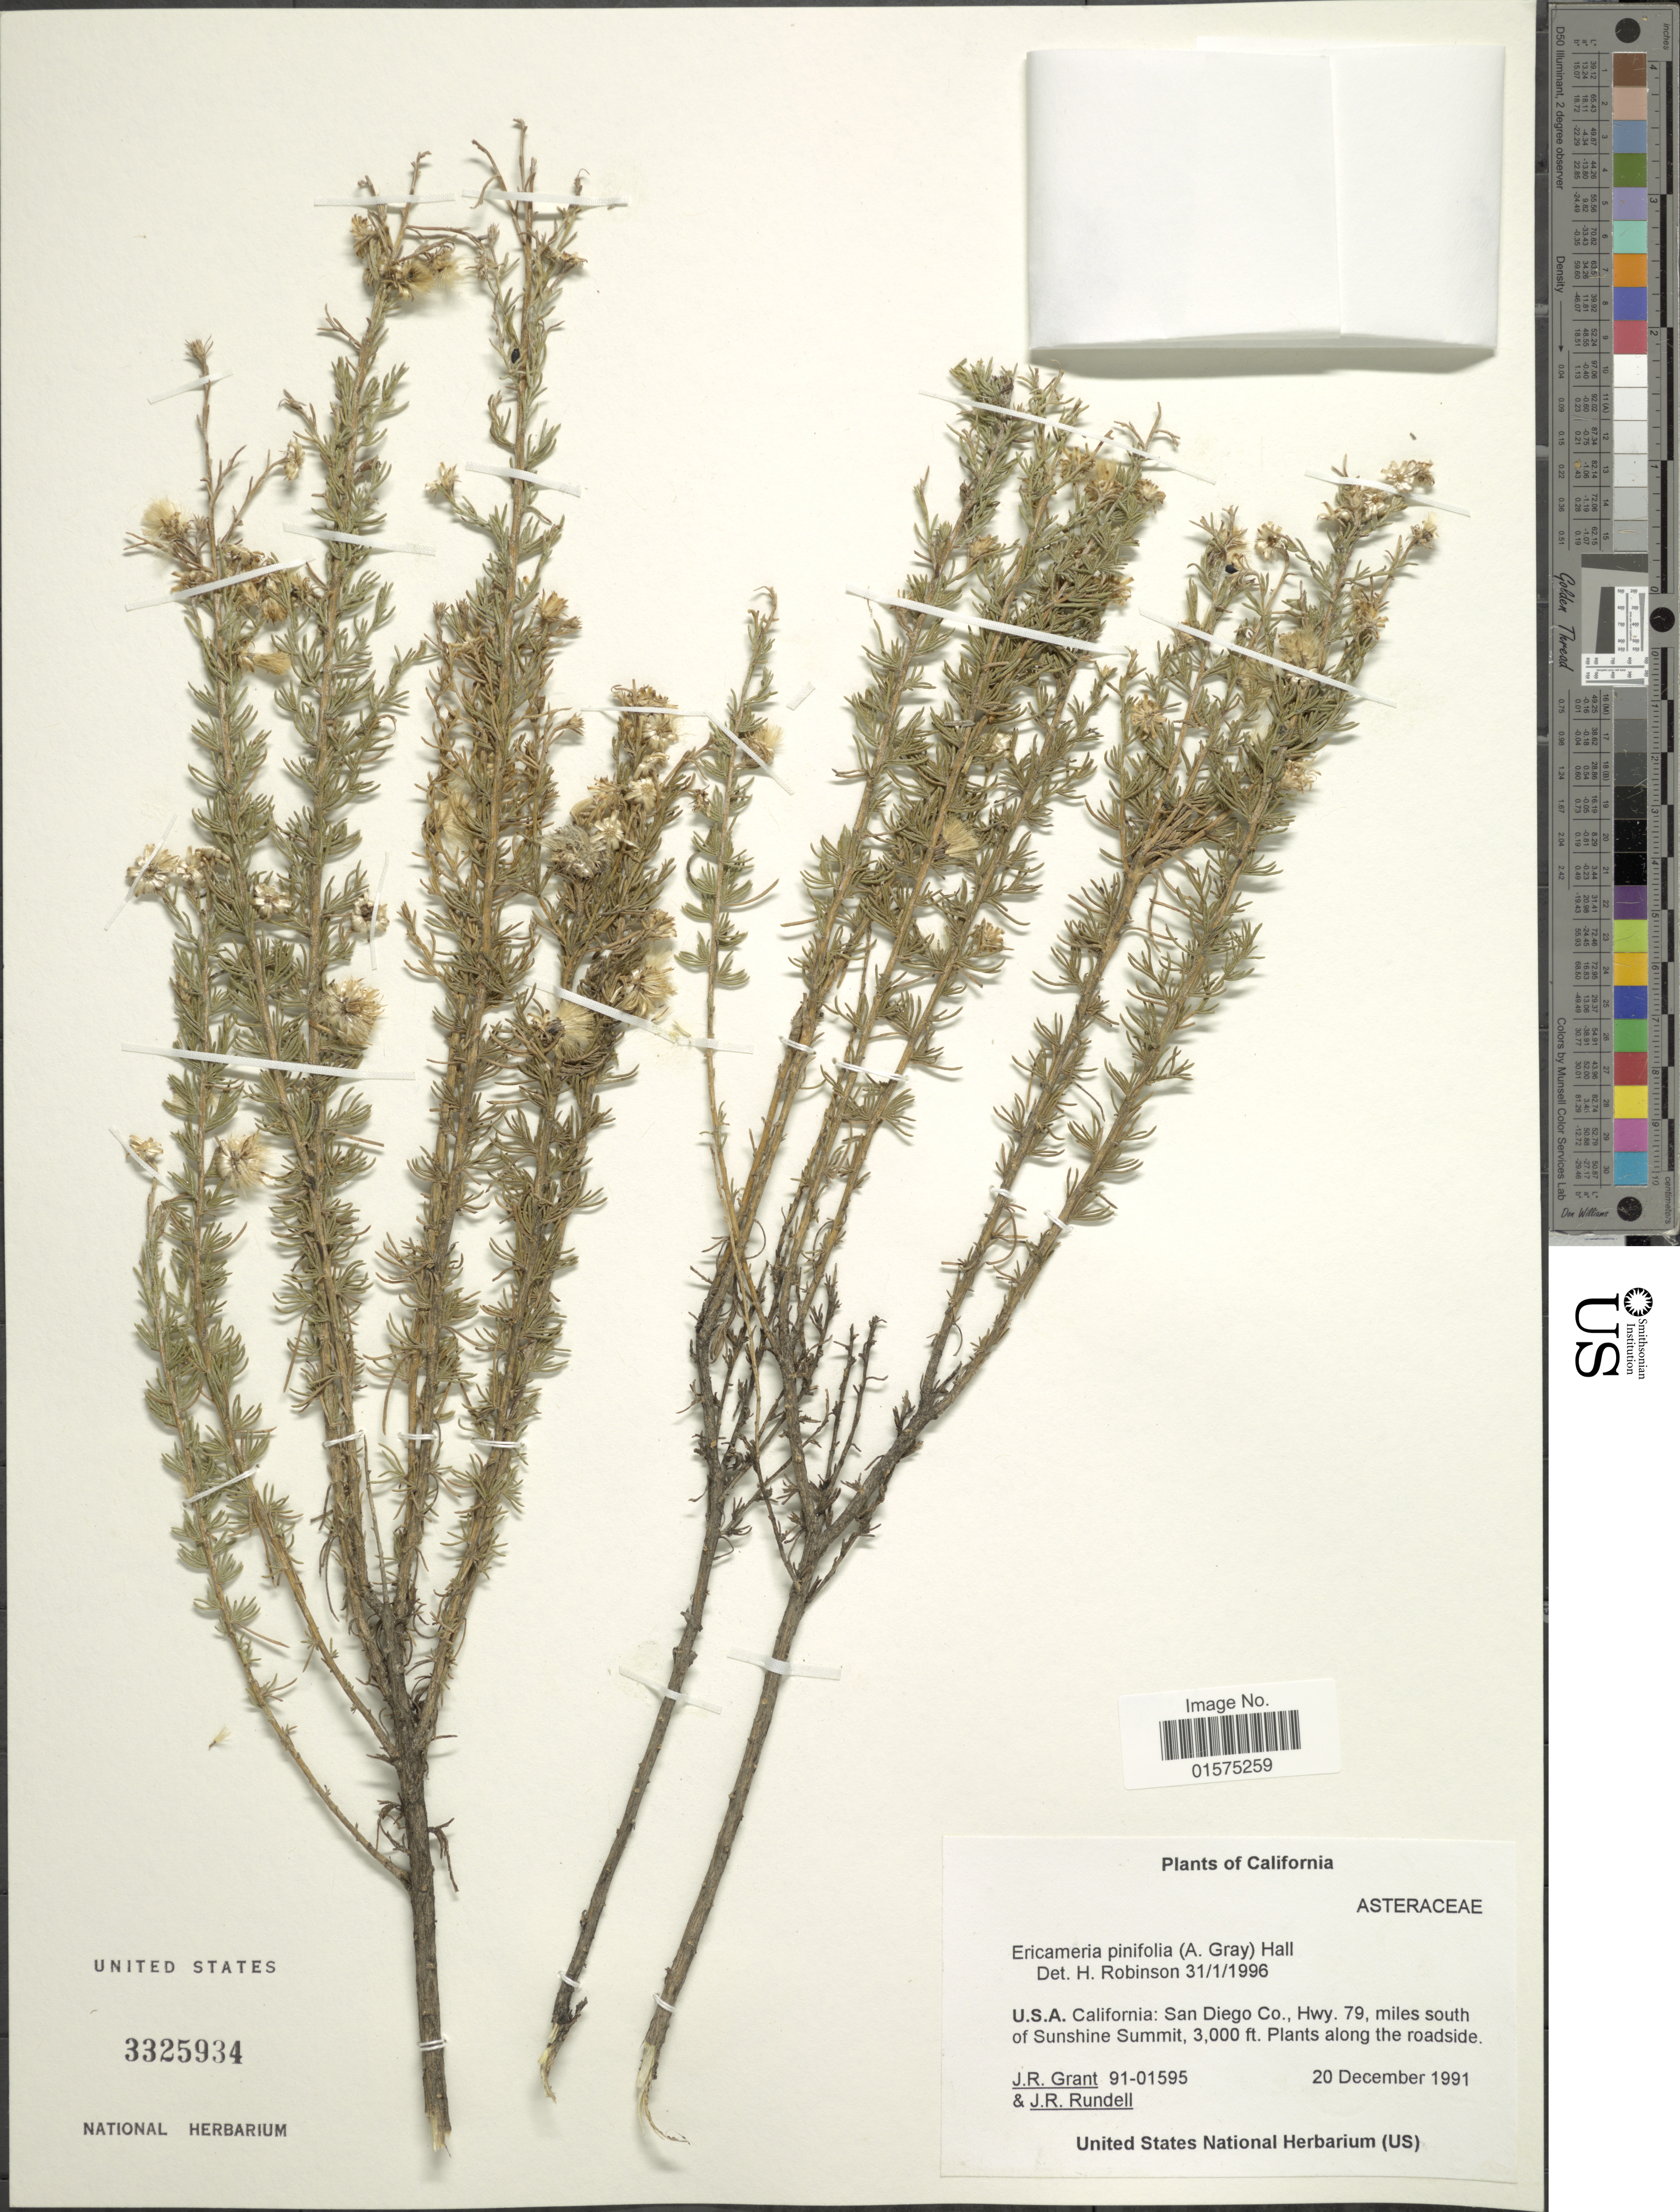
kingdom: Plantae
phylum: Tracheophyta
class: Magnoliopsida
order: Asterales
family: Asteraceae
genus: Ericameria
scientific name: Ericameria pinifolia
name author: (A. Gray) Hall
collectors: J. Grant & J. R. Rundell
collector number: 91-01595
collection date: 1991-12-20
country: United States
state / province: California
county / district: San Diego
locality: San Diego Co., Hwy. 79, miles south of Sunshine Summit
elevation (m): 914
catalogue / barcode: US 3325934